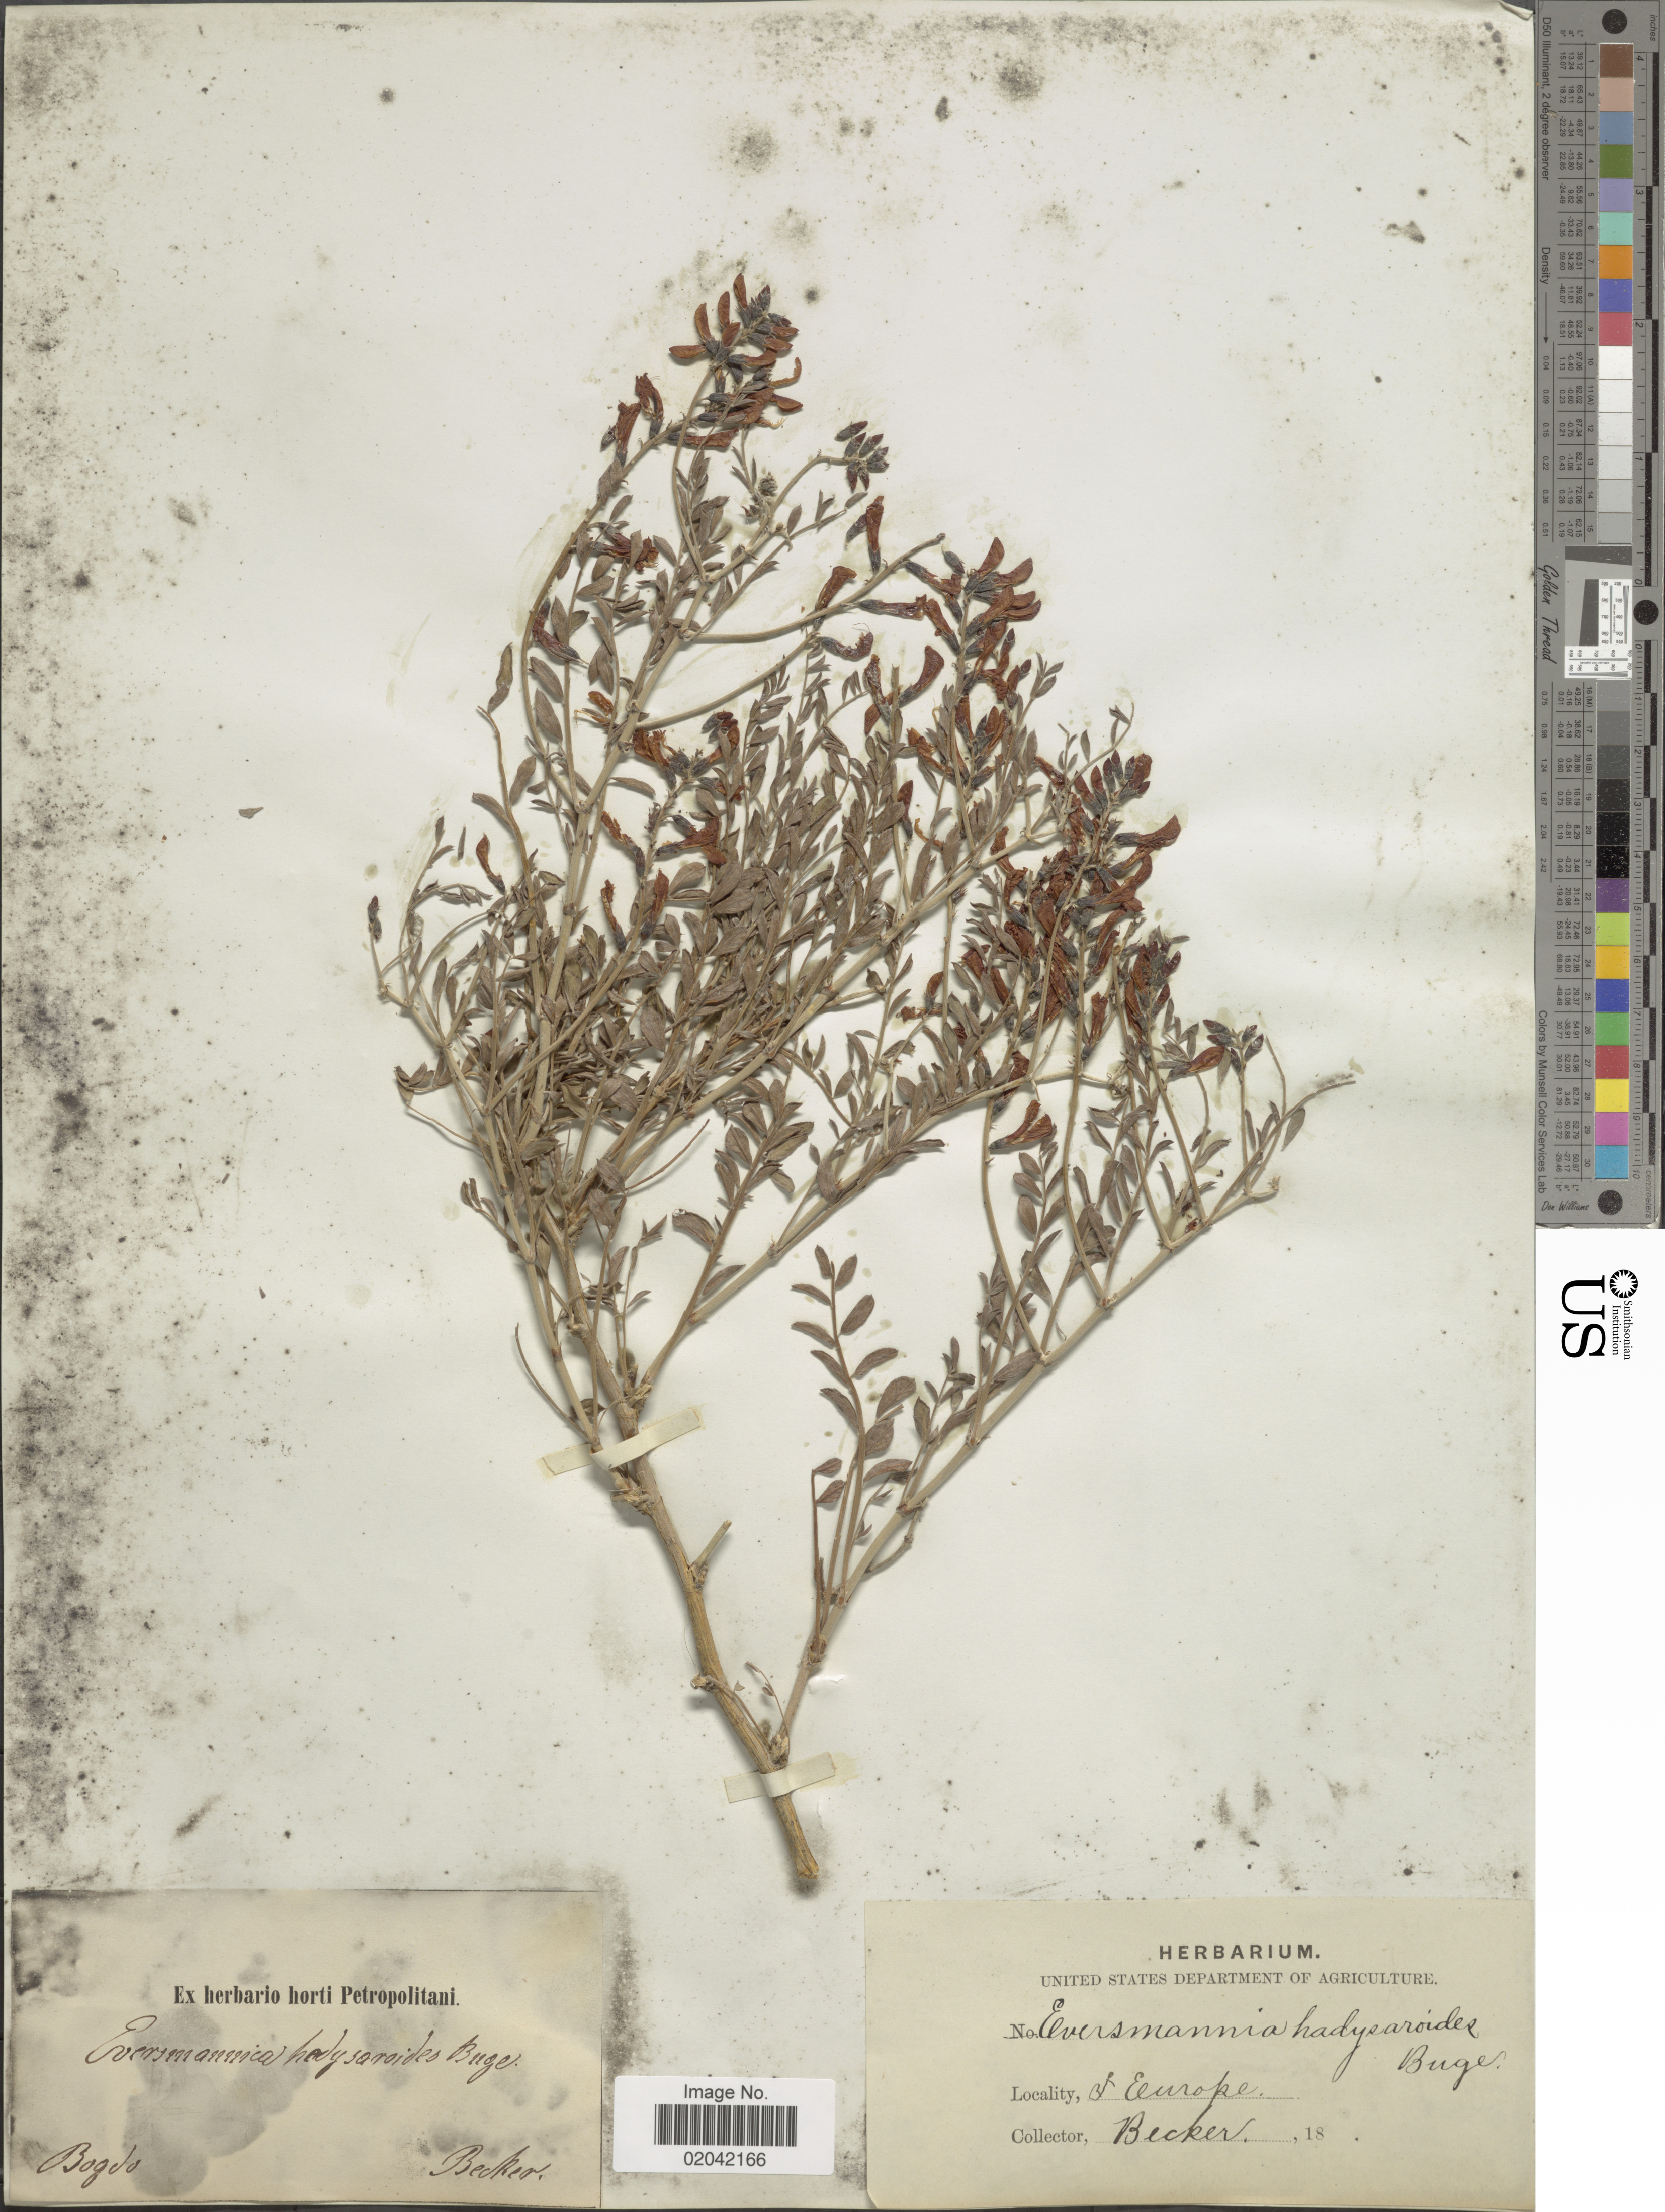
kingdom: Plantae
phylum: Tracheophyta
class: Magnoliopsida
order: Fabales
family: Fabaceae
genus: Eversmannia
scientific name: Eversmannia hedysaroides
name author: Bunge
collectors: -. Becker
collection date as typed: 18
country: Russian Federation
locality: S. Europe. Bogdo, Astrakhan